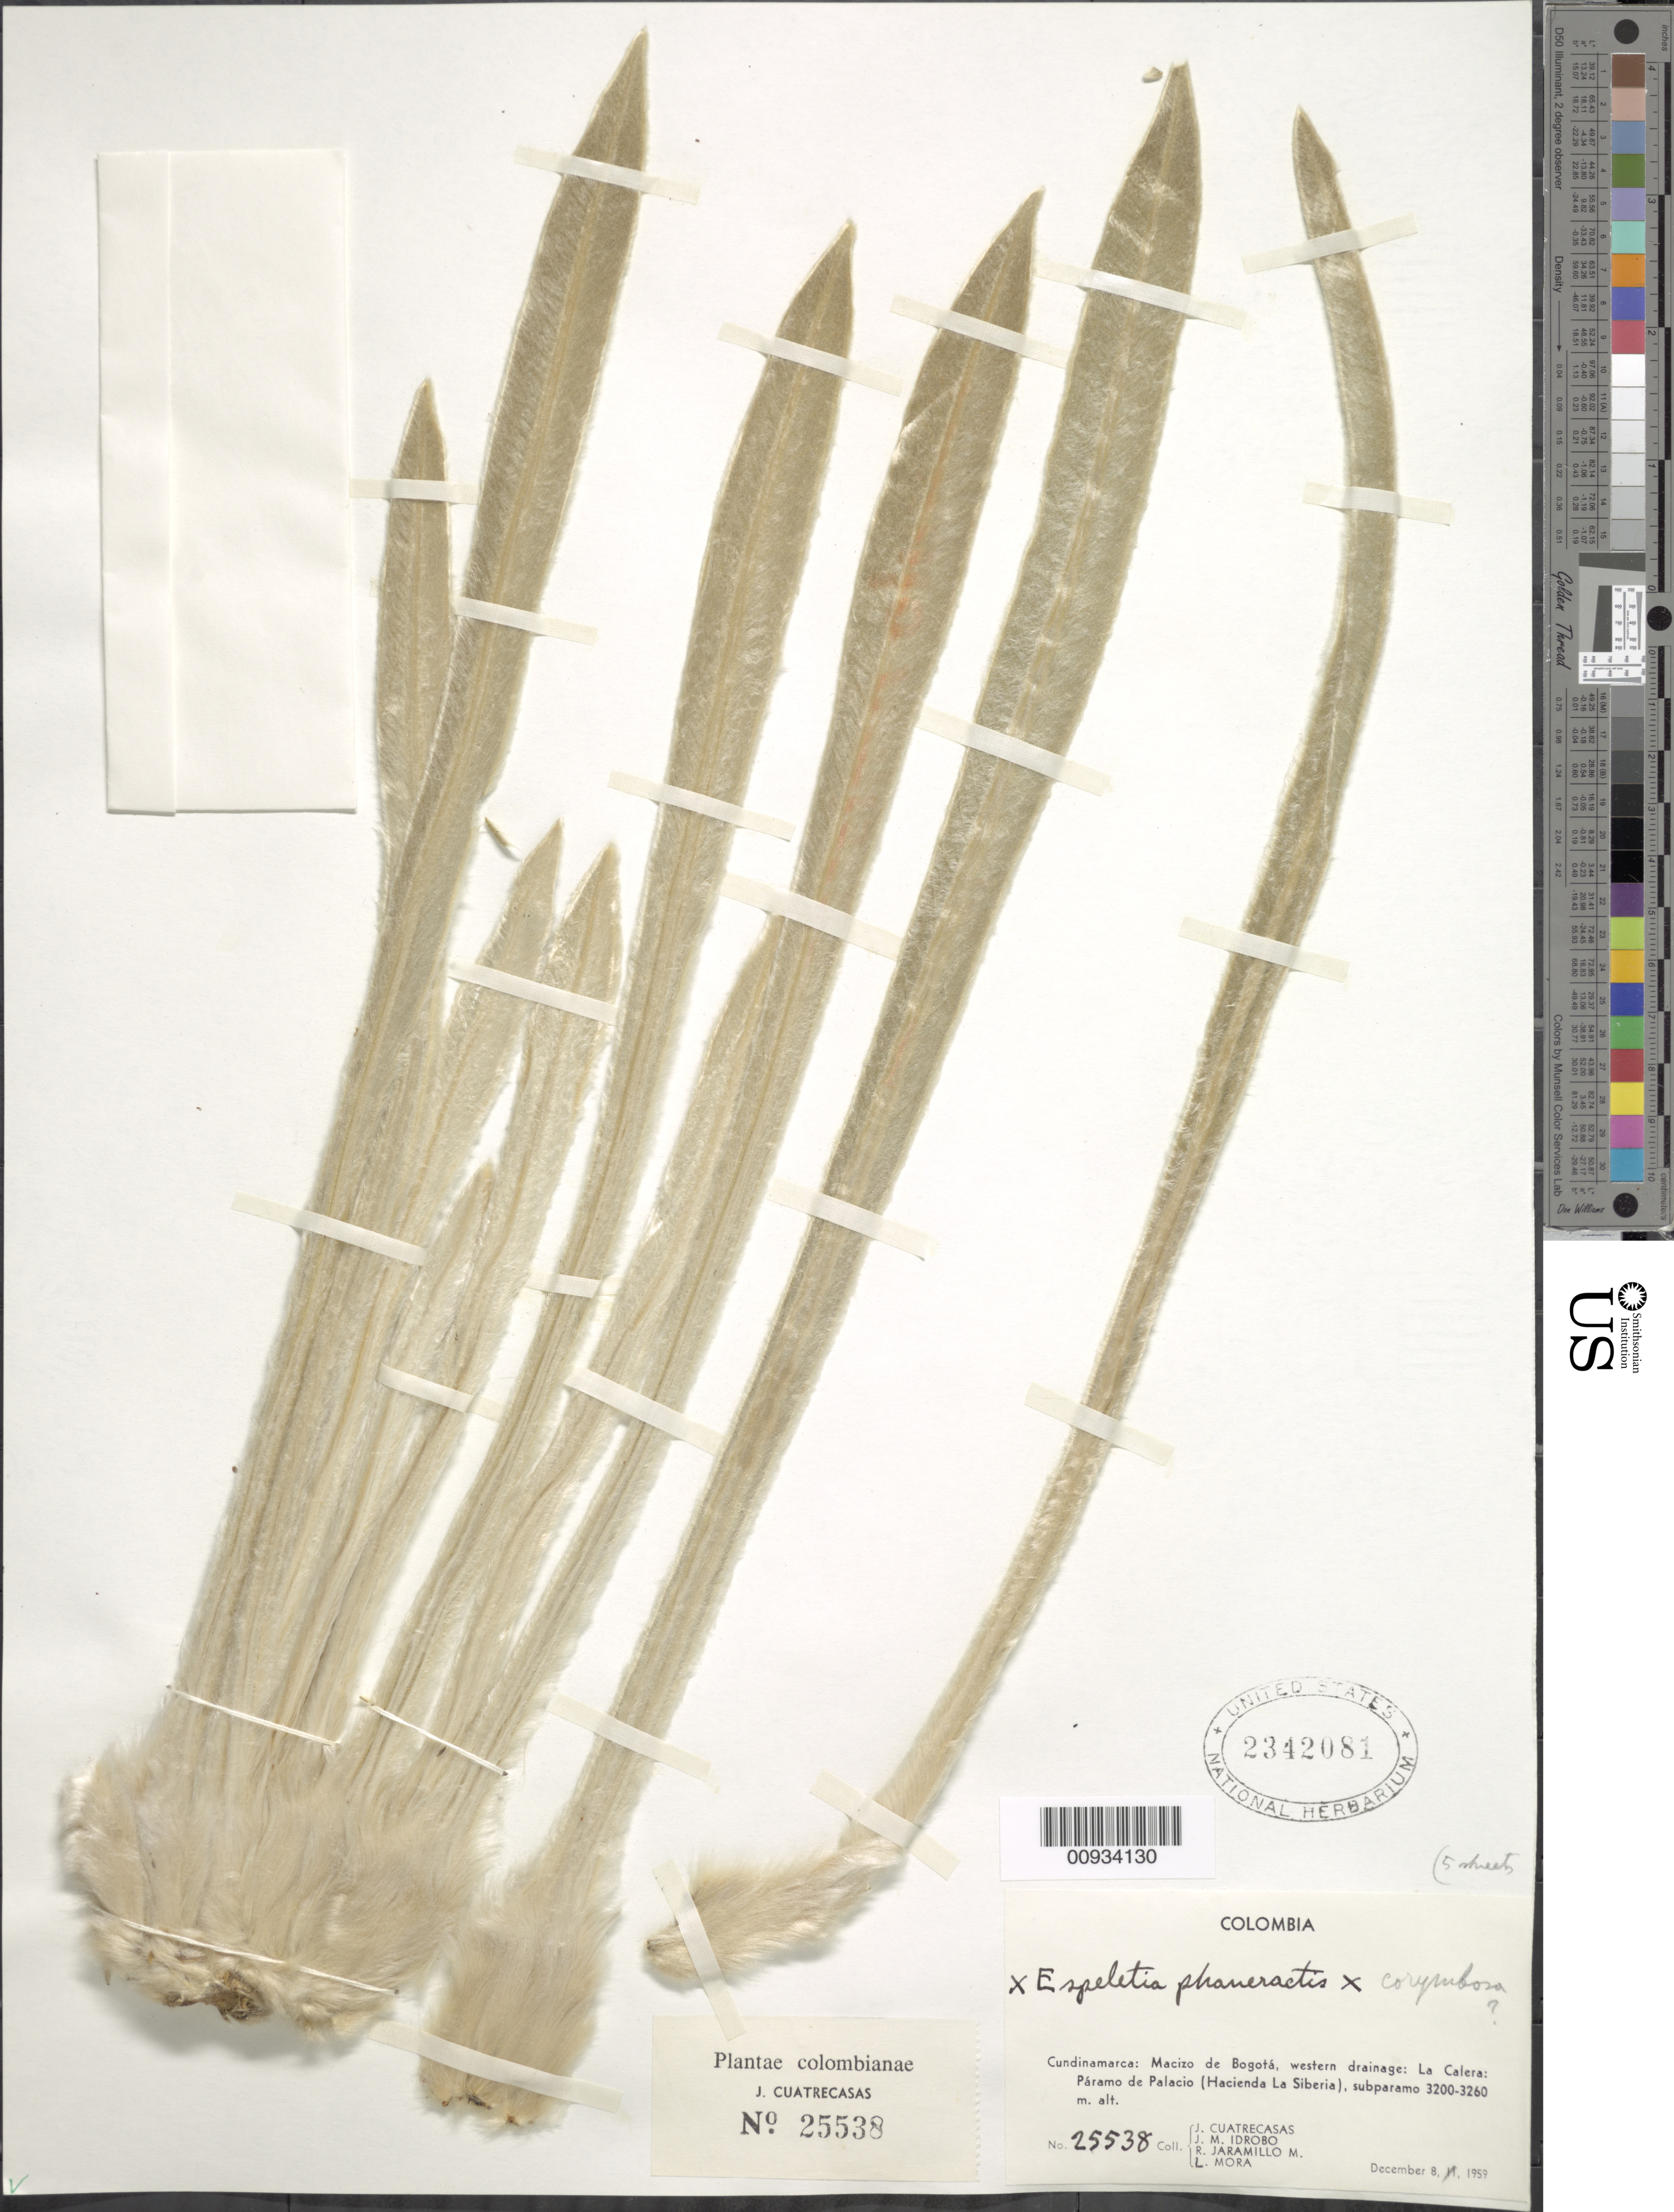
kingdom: Plantae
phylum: Tracheophyta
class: Magnoliopsida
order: Asterales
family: Asteraceae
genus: Espeletiopsis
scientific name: Espeletiopsis bogotensis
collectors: J. Cuatrecasas, J. M. Idrobo, R. Jaramillo M. & L. Mora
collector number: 25538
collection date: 1959-12-08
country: Colombia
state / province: Cundinamarca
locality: Macizo de Bogota, western drainage, La Calera, Paramo de Palacio (Hacienda La Siberia)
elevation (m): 3200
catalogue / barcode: US 2342081